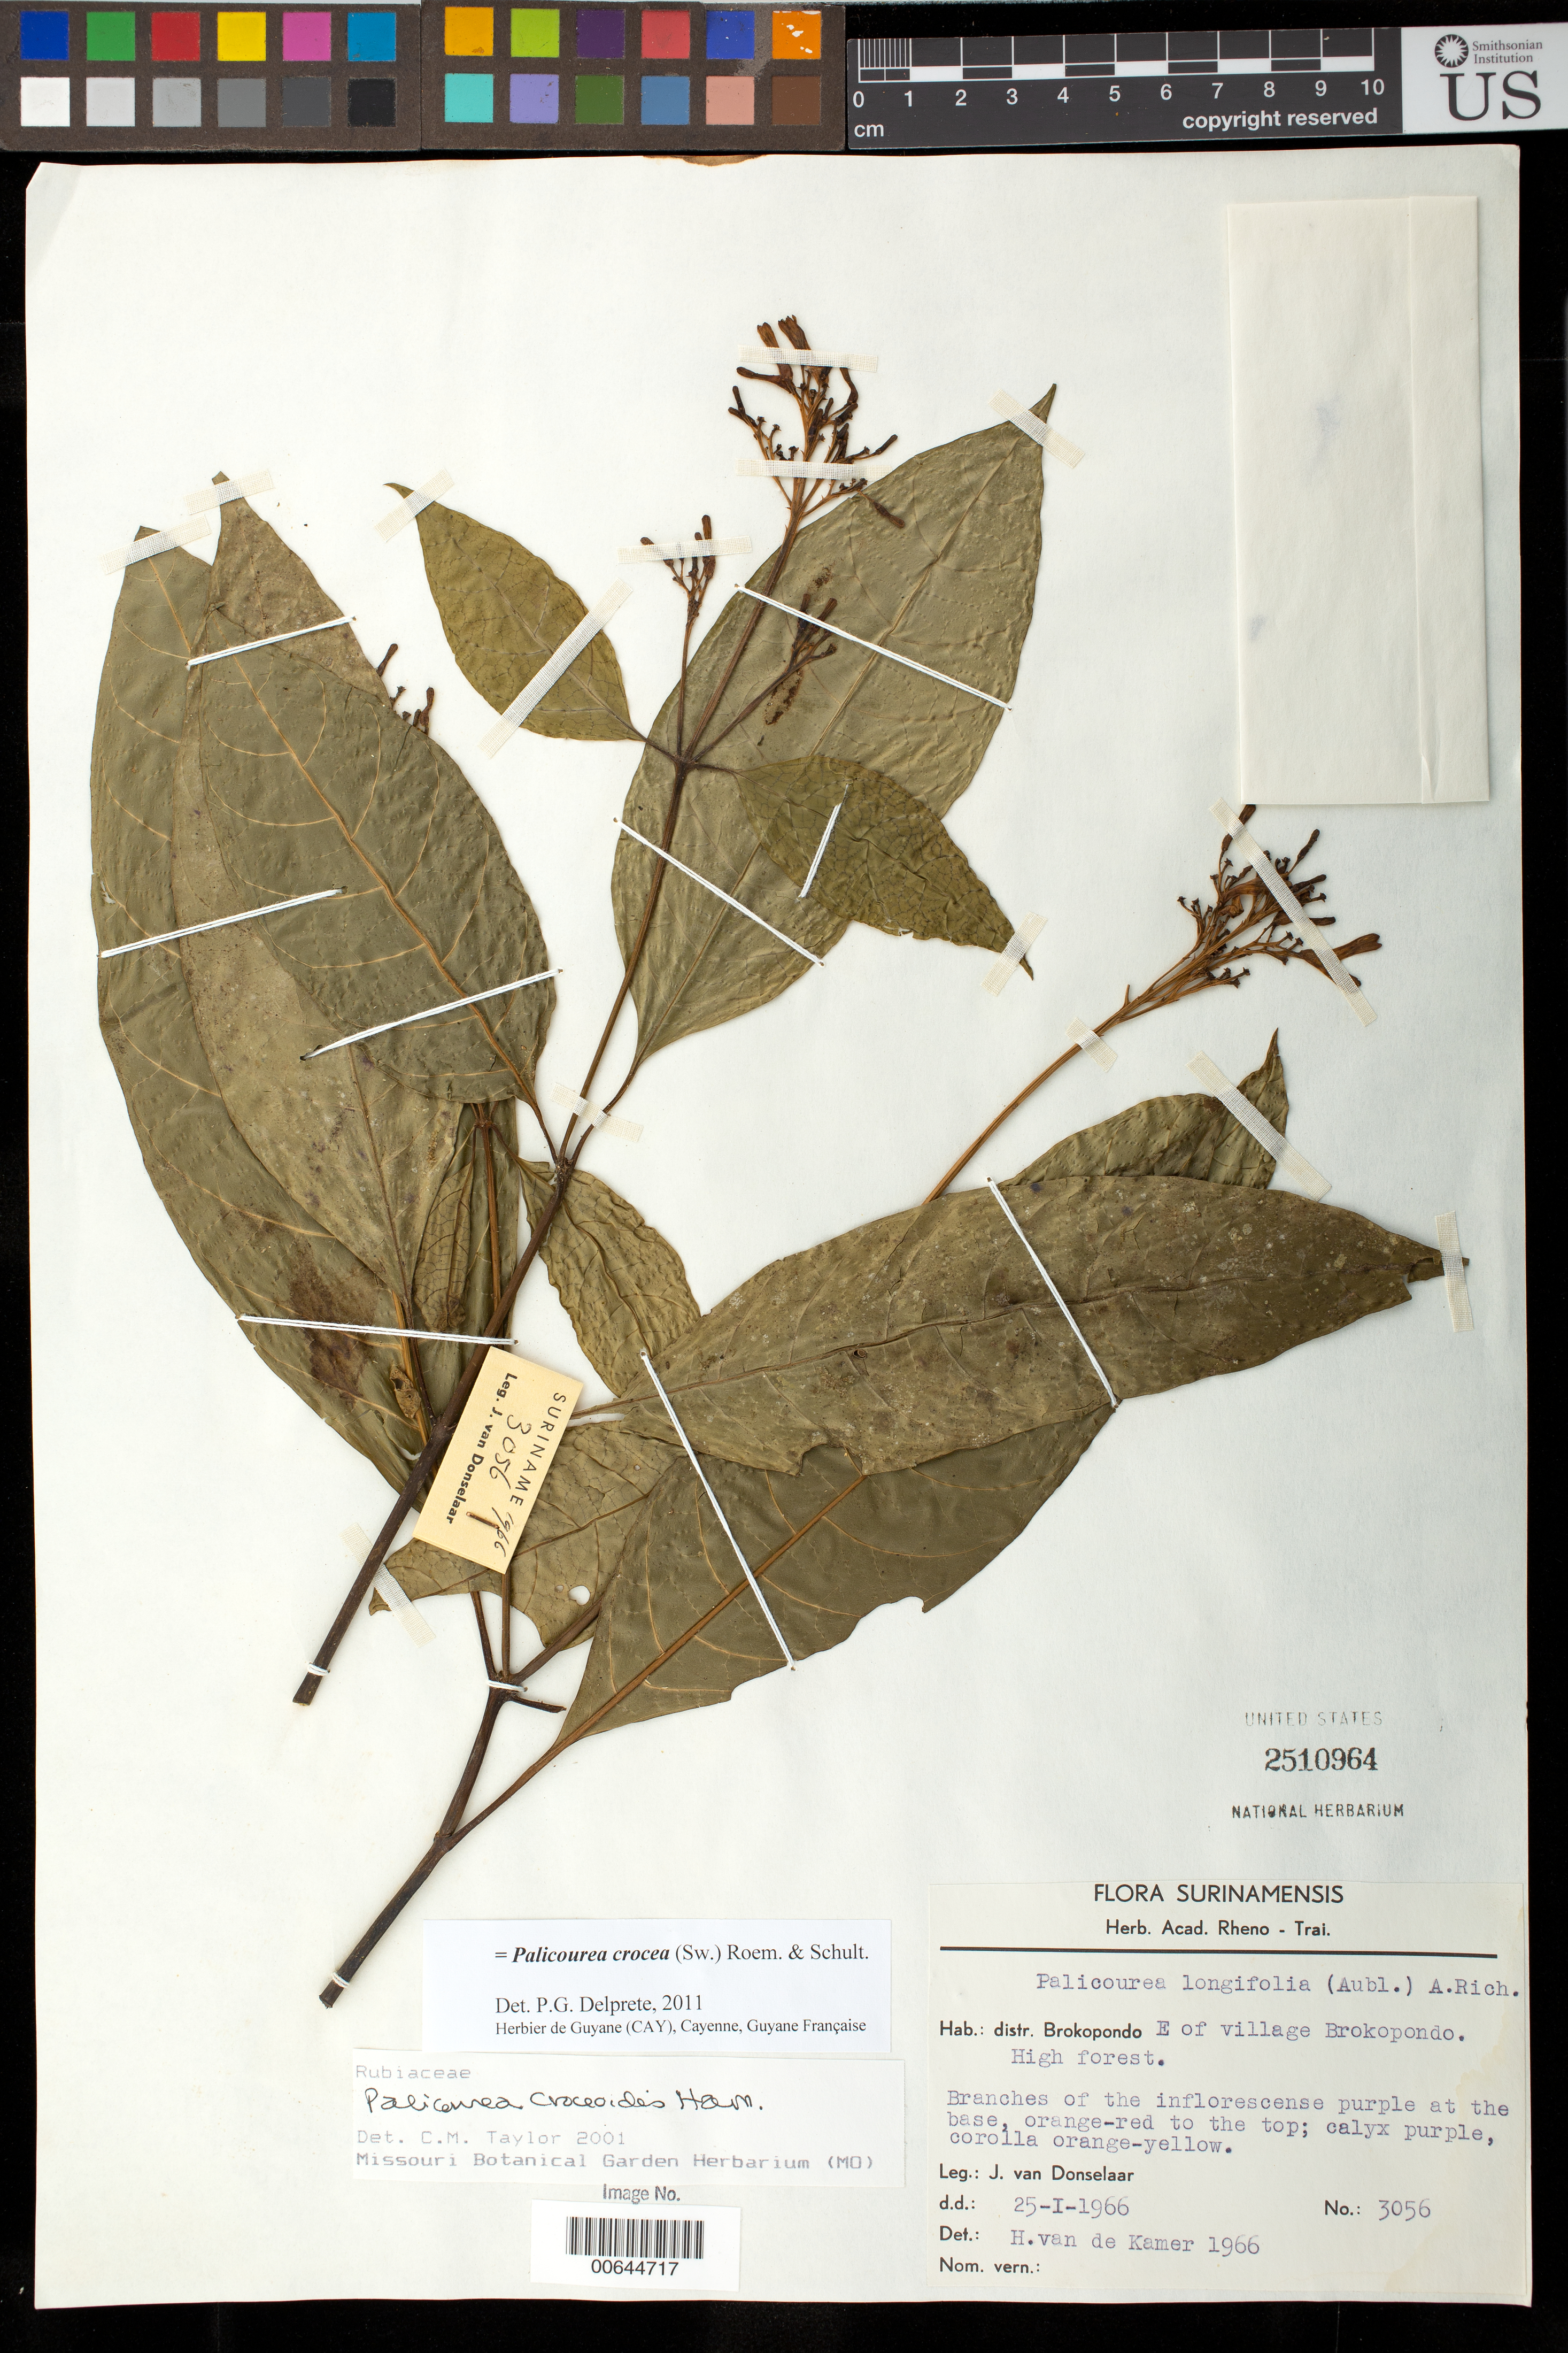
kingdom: Plantae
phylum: Tracheophyta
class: Magnoliopsida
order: Gentianales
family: Rubiaceae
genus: Palicourea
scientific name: Palicourea crocea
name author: (Sw.) Schult.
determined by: Delprete, P. G., Herb. de Guyane Cay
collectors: J. Donselaar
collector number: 3056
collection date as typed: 25-Jan-66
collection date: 1966-01-25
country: Suriname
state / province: Brokopondo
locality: Brokopondo Village, E of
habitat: High forest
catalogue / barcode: US 2510964